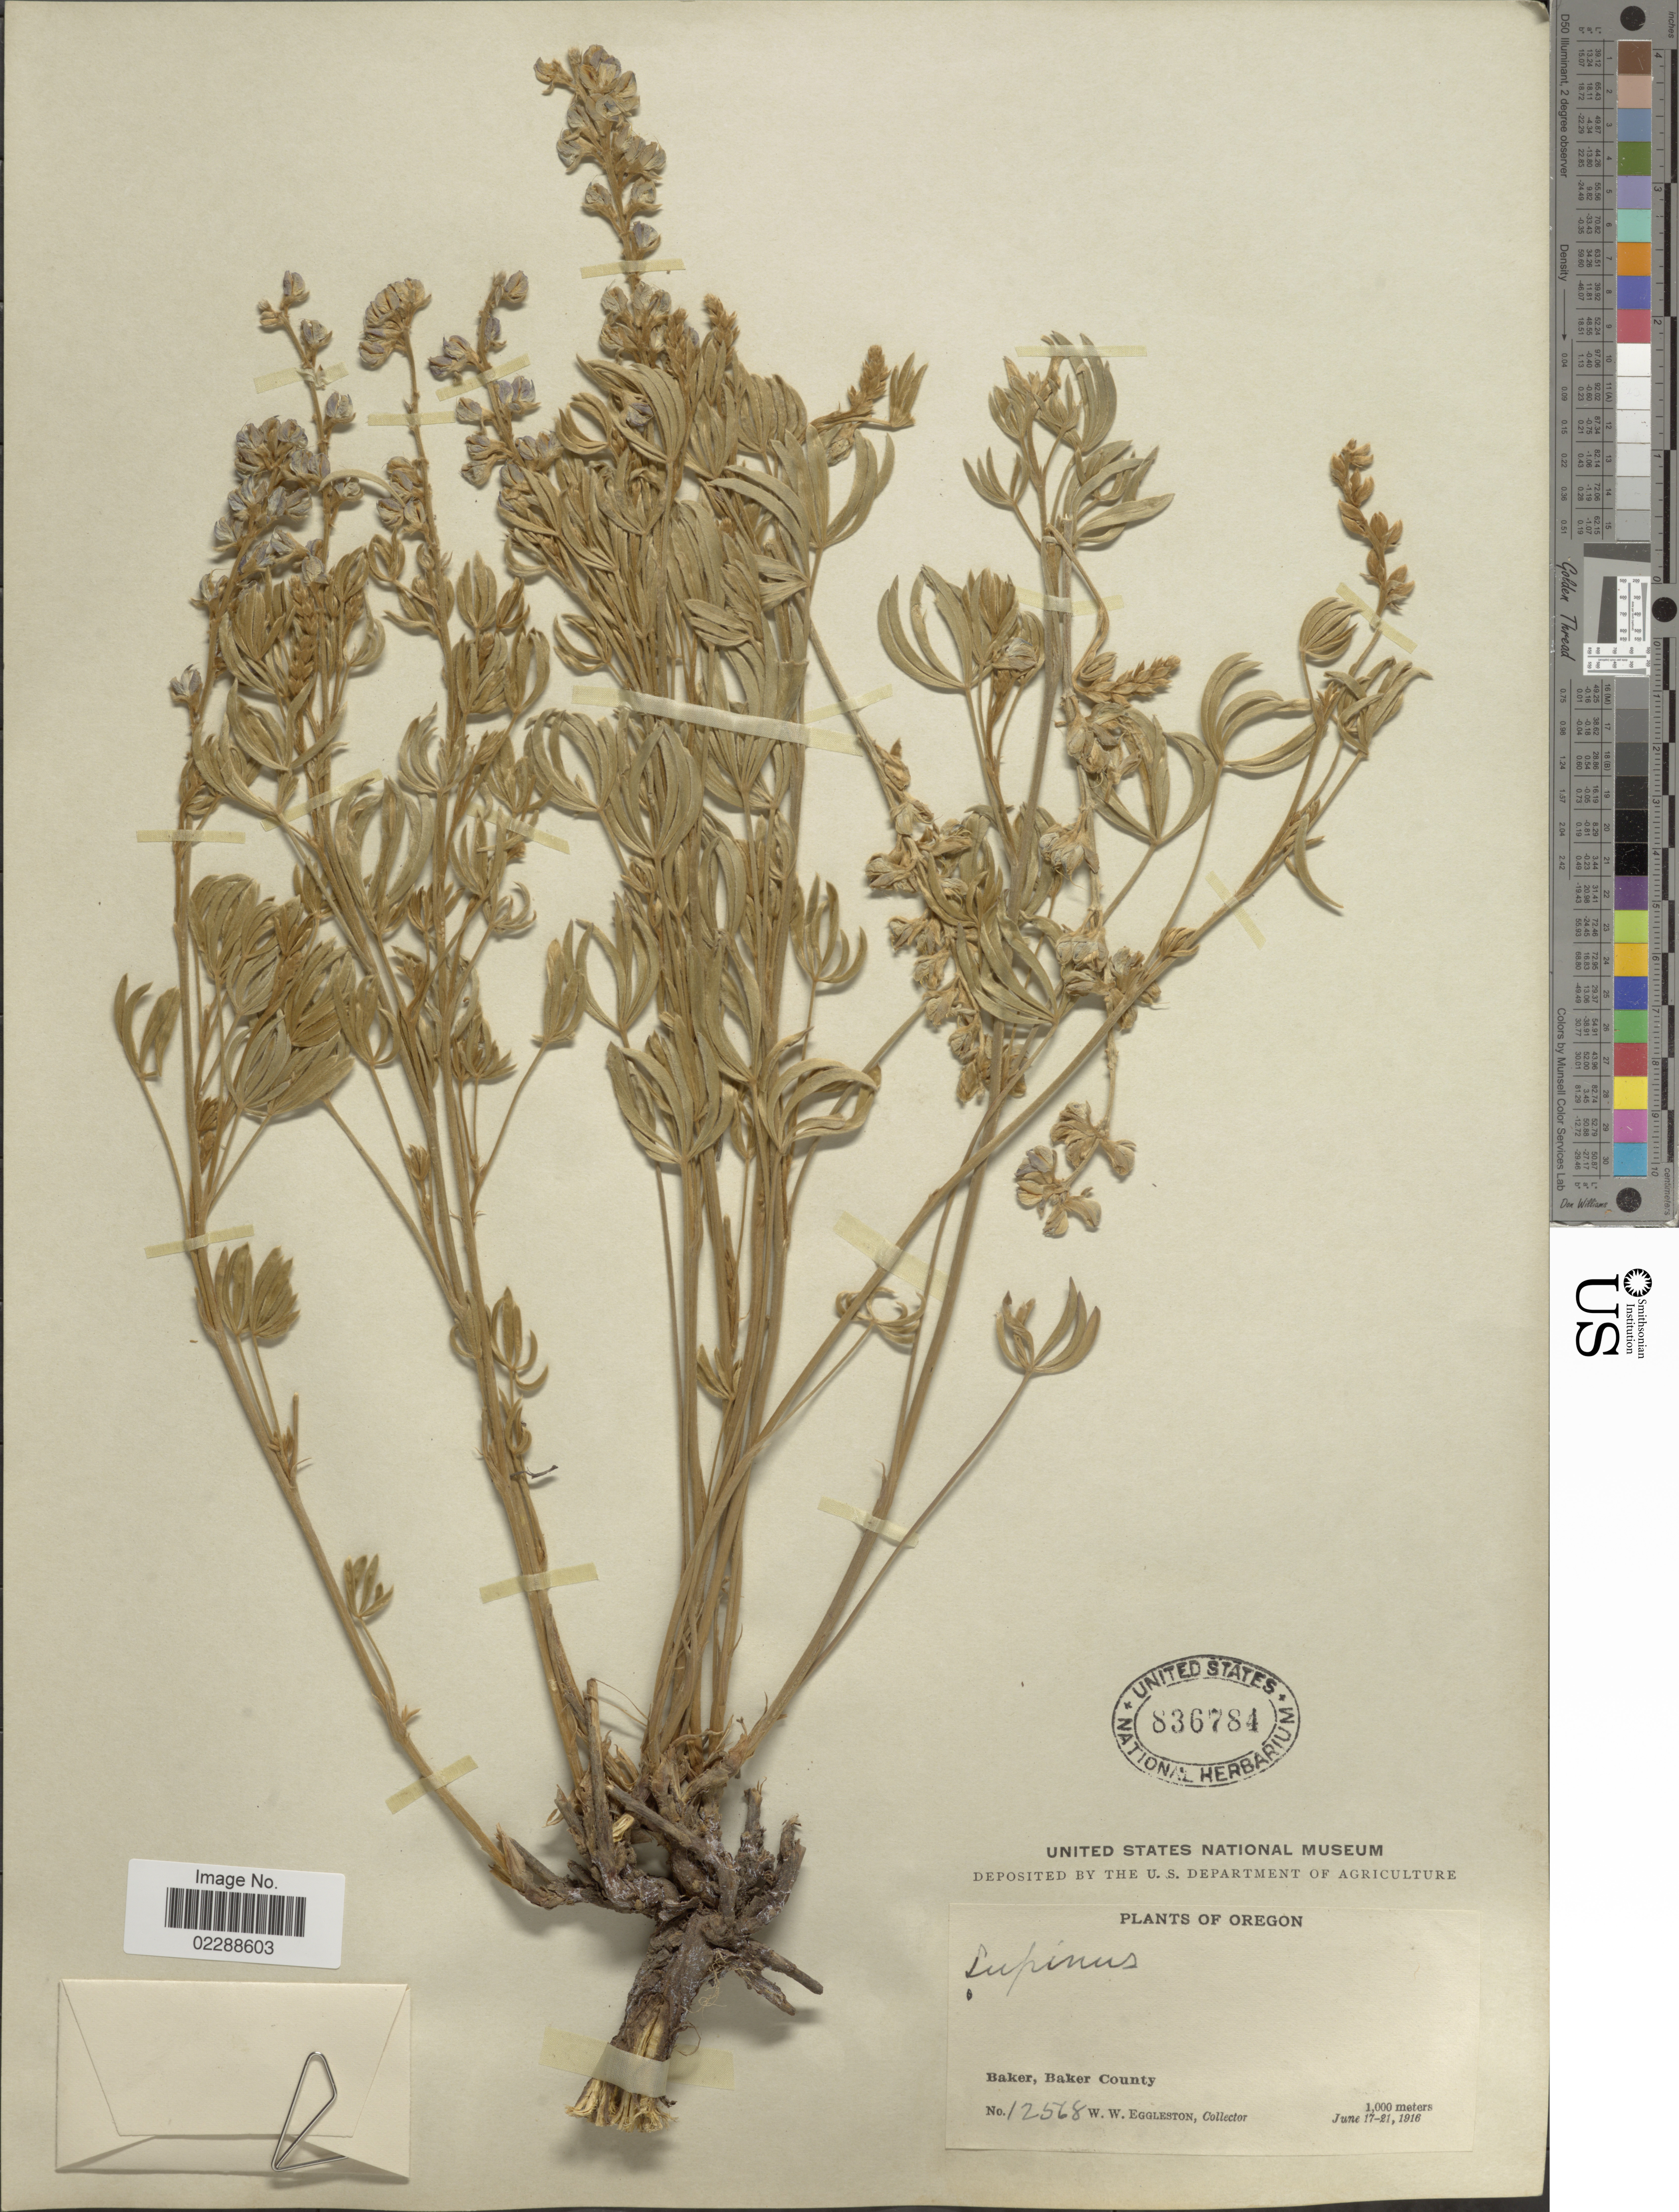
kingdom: Plantae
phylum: Tracheophyta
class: Magnoliopsida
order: Fabales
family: Fabaceae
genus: Lupinus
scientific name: Lupinus sp.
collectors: W. W. Eggleston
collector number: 12568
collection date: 1916-06-17/1916-06-21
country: United States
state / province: Oregon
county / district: Baker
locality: Baker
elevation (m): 1000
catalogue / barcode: US 836784